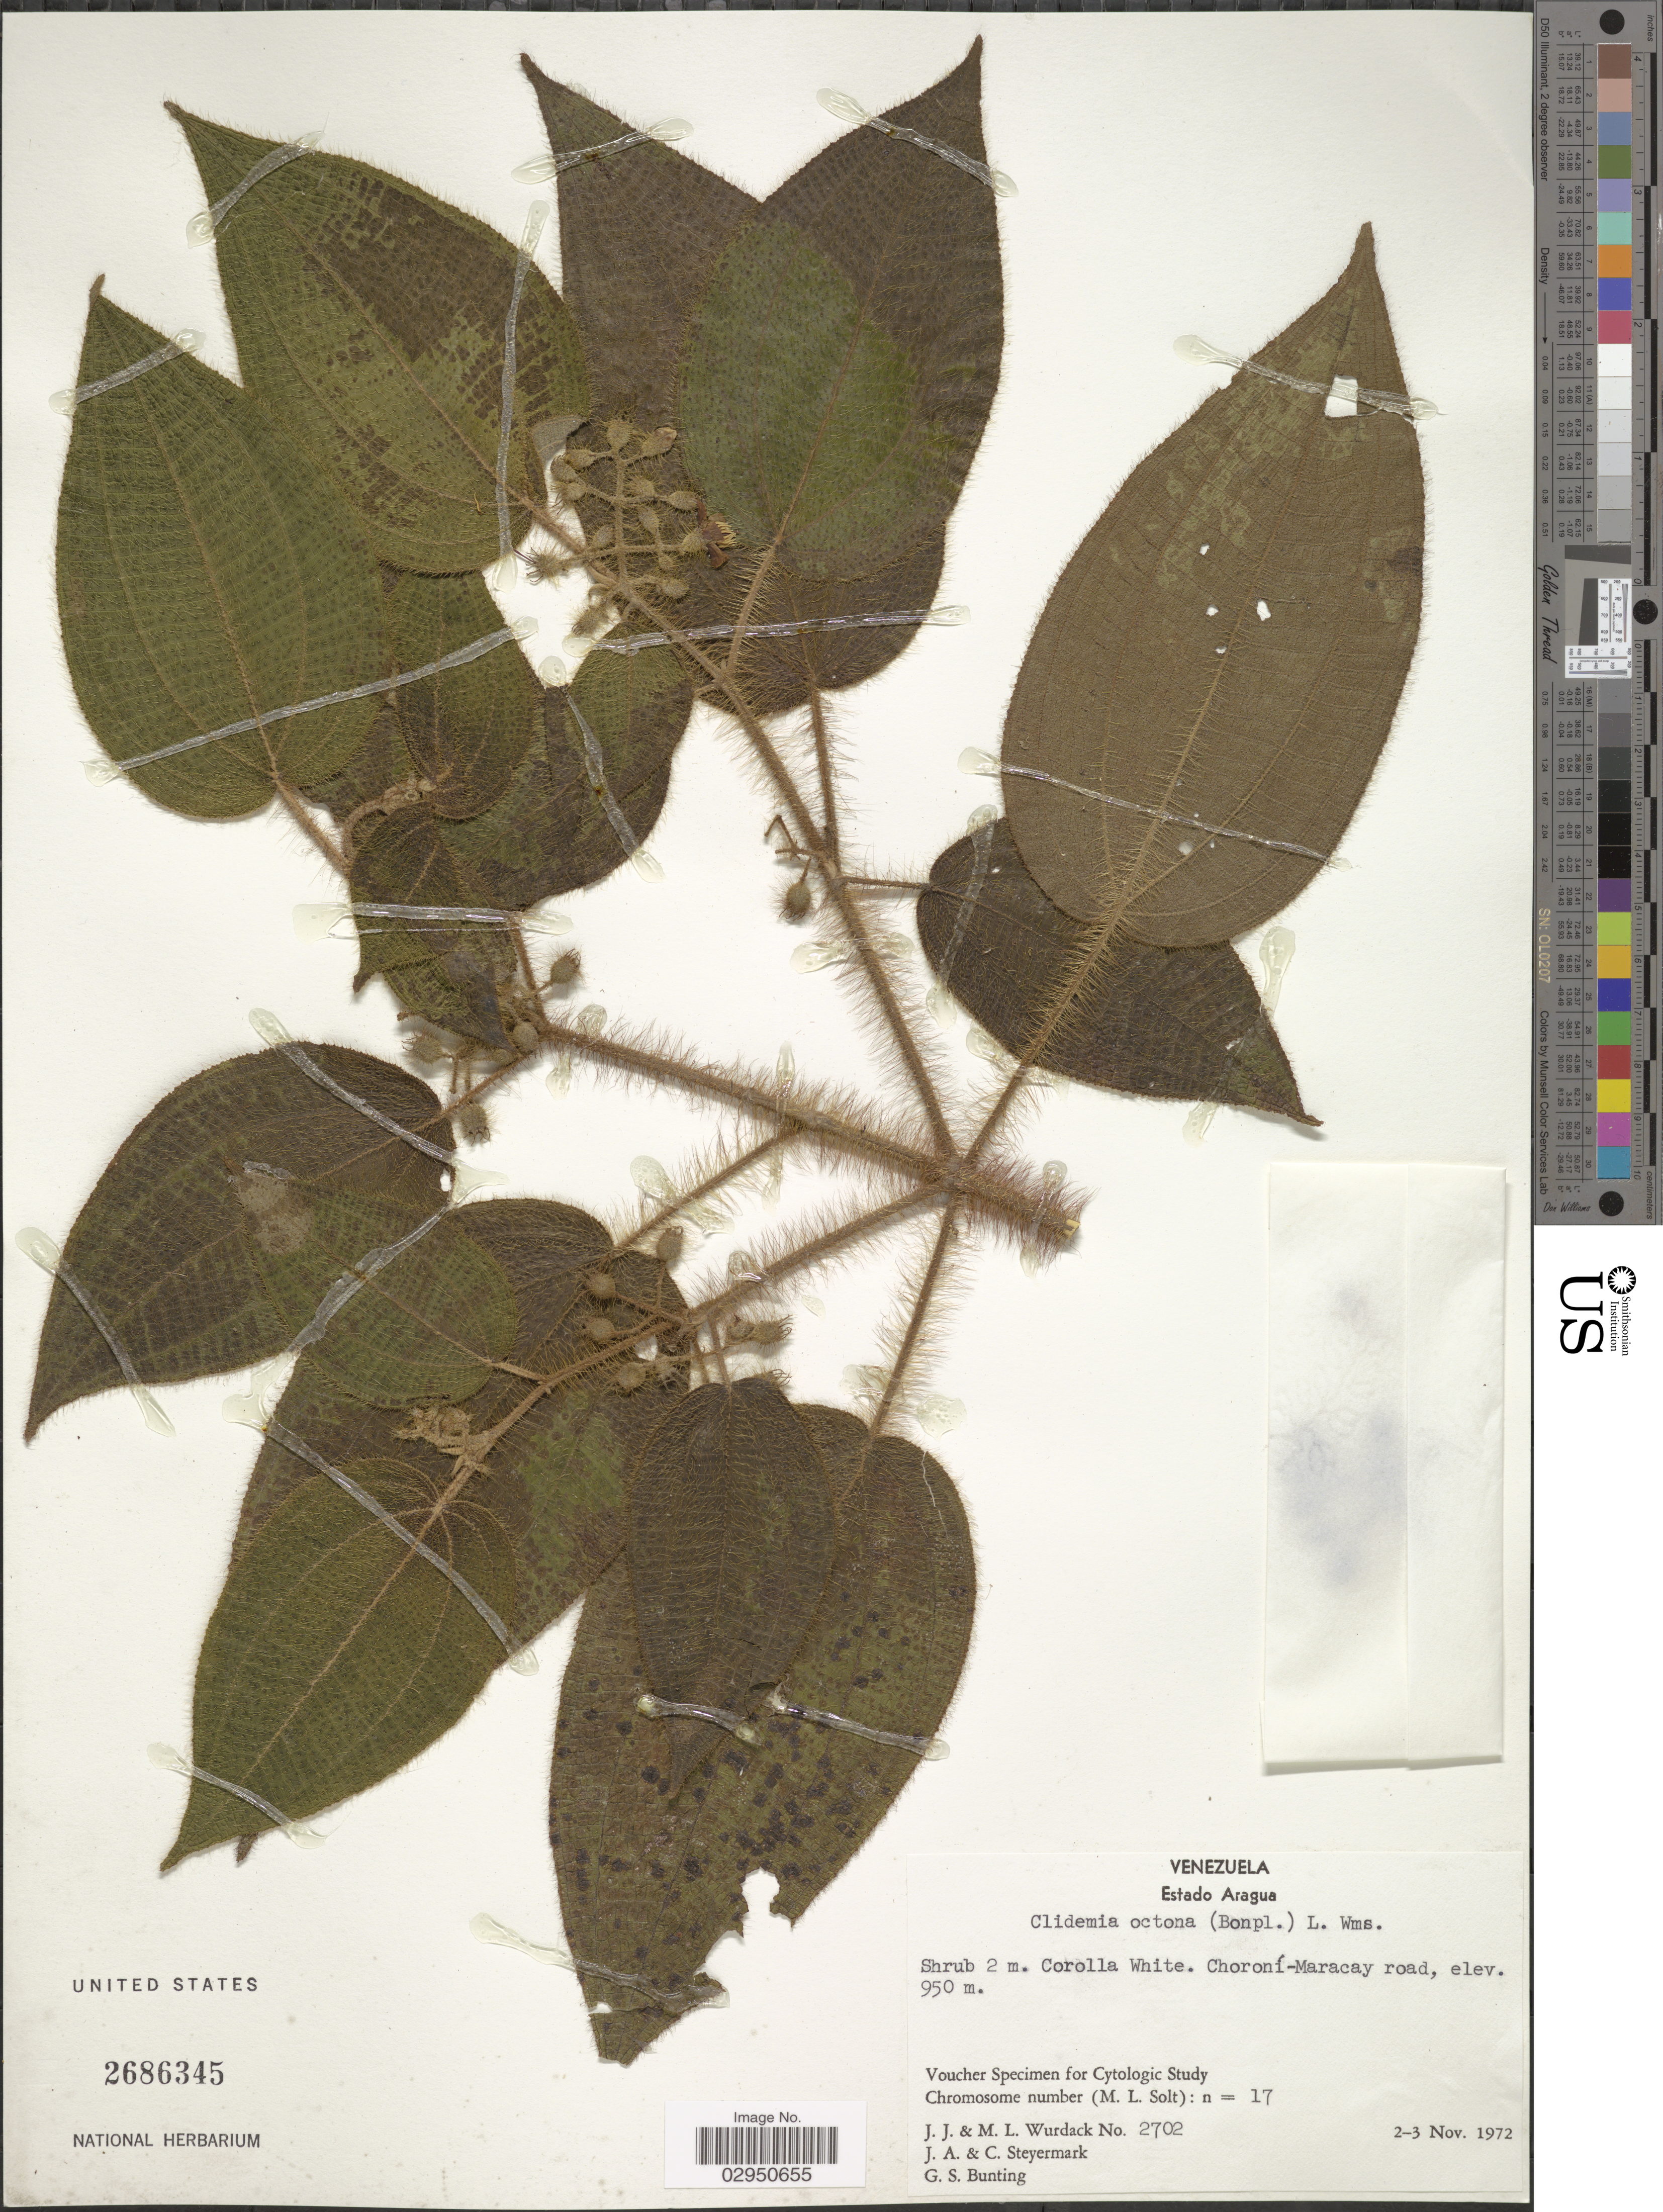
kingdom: Plantae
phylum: Tracheophyta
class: Magnoliopsida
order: Myrtales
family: Melastomataceae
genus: Clidemia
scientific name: Clidemia octona subsp. octona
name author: (Bonpl.) L.O. Williams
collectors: J. J. Wurdack, M. L. Wurdack, J. Steyermark & C. Steyermark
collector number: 2702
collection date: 1972-11-02/1972-11-03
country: Venezuela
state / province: Aragua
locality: Choroní-Maracay road.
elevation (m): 950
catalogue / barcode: US 2686345